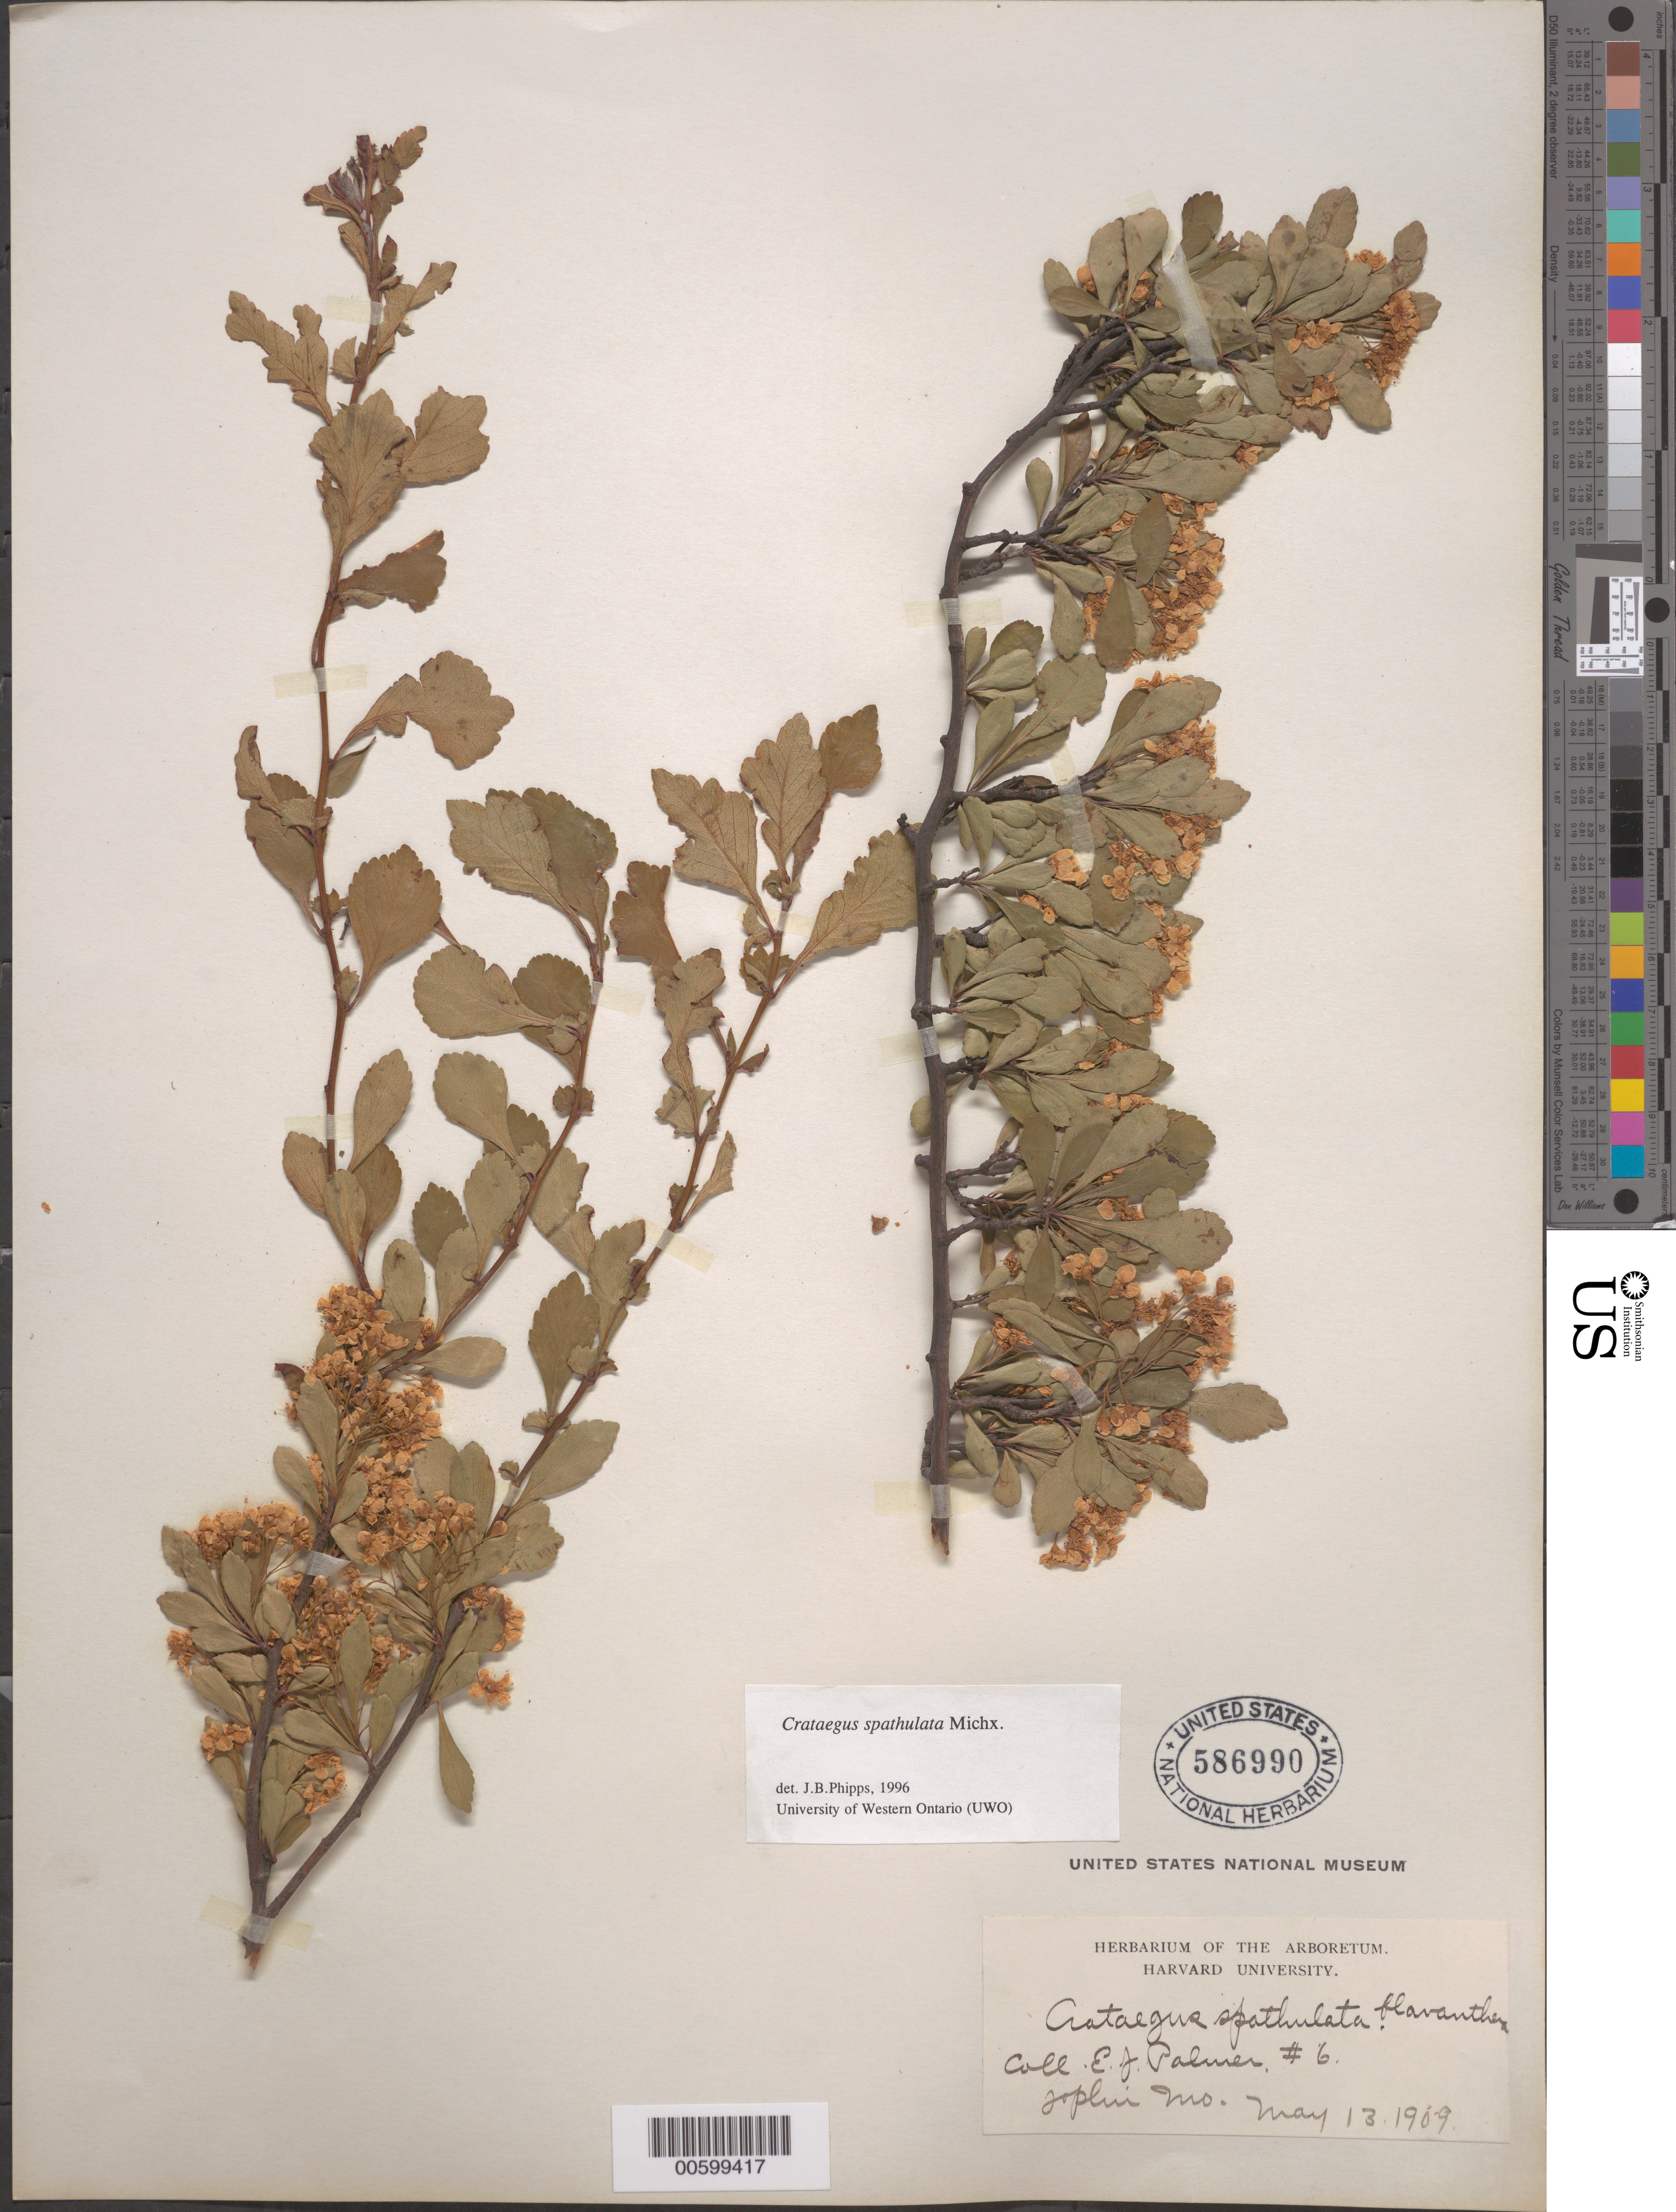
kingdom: Plantae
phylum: Tracheophyta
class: Magnoliopsida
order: Rosales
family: Rosaceae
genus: Crataegus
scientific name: Crataegus spathulata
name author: Michx.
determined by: Phipps, James B., (UWO), University of Western Ontario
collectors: E. J. Palmer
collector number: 6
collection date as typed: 13 May 1909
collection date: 1909-05-13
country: United States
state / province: Missouri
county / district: Jasper / Newton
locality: Joplin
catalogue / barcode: US 586990